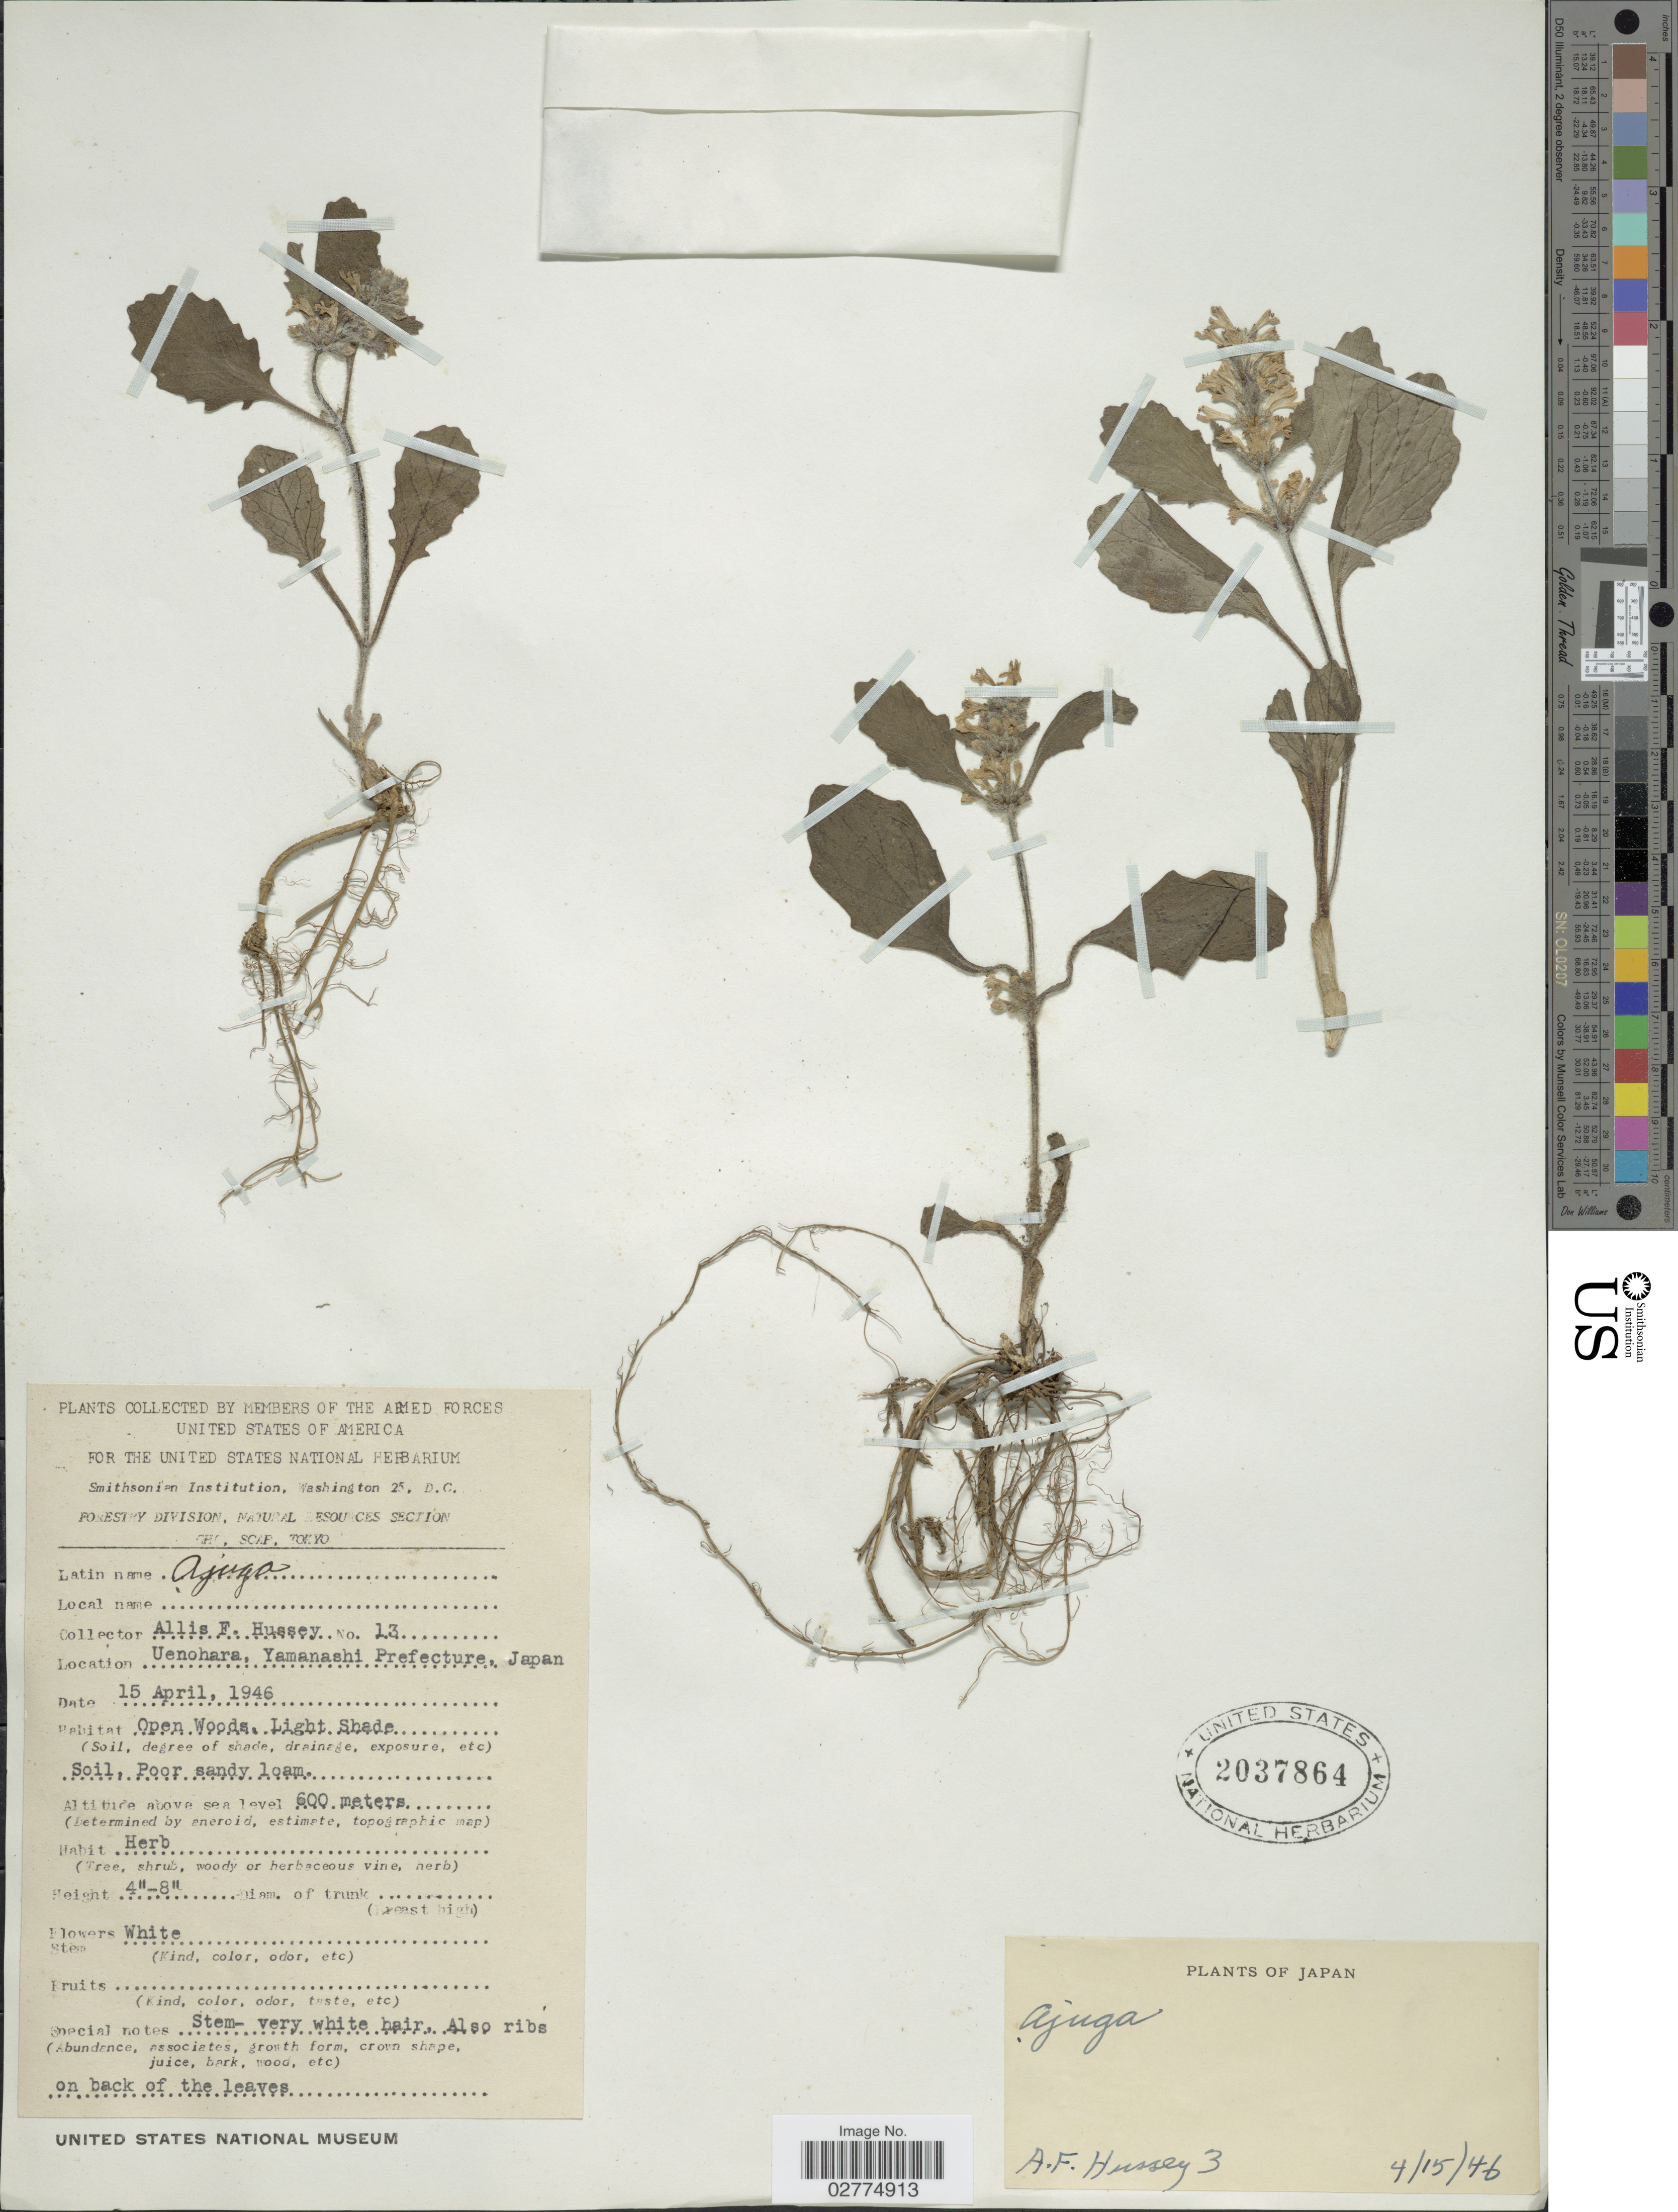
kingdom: Plantae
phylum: Tracheophyta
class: Magnoliopsida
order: Lamiales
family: Lamiaceae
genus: Ajuga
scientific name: Ajuga sp.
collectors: A. Hussey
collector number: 3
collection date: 1946-04-15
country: Japan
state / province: Yamanasi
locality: Uenohara, Yamanashi Prefecture.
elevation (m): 600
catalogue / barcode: US 2037864